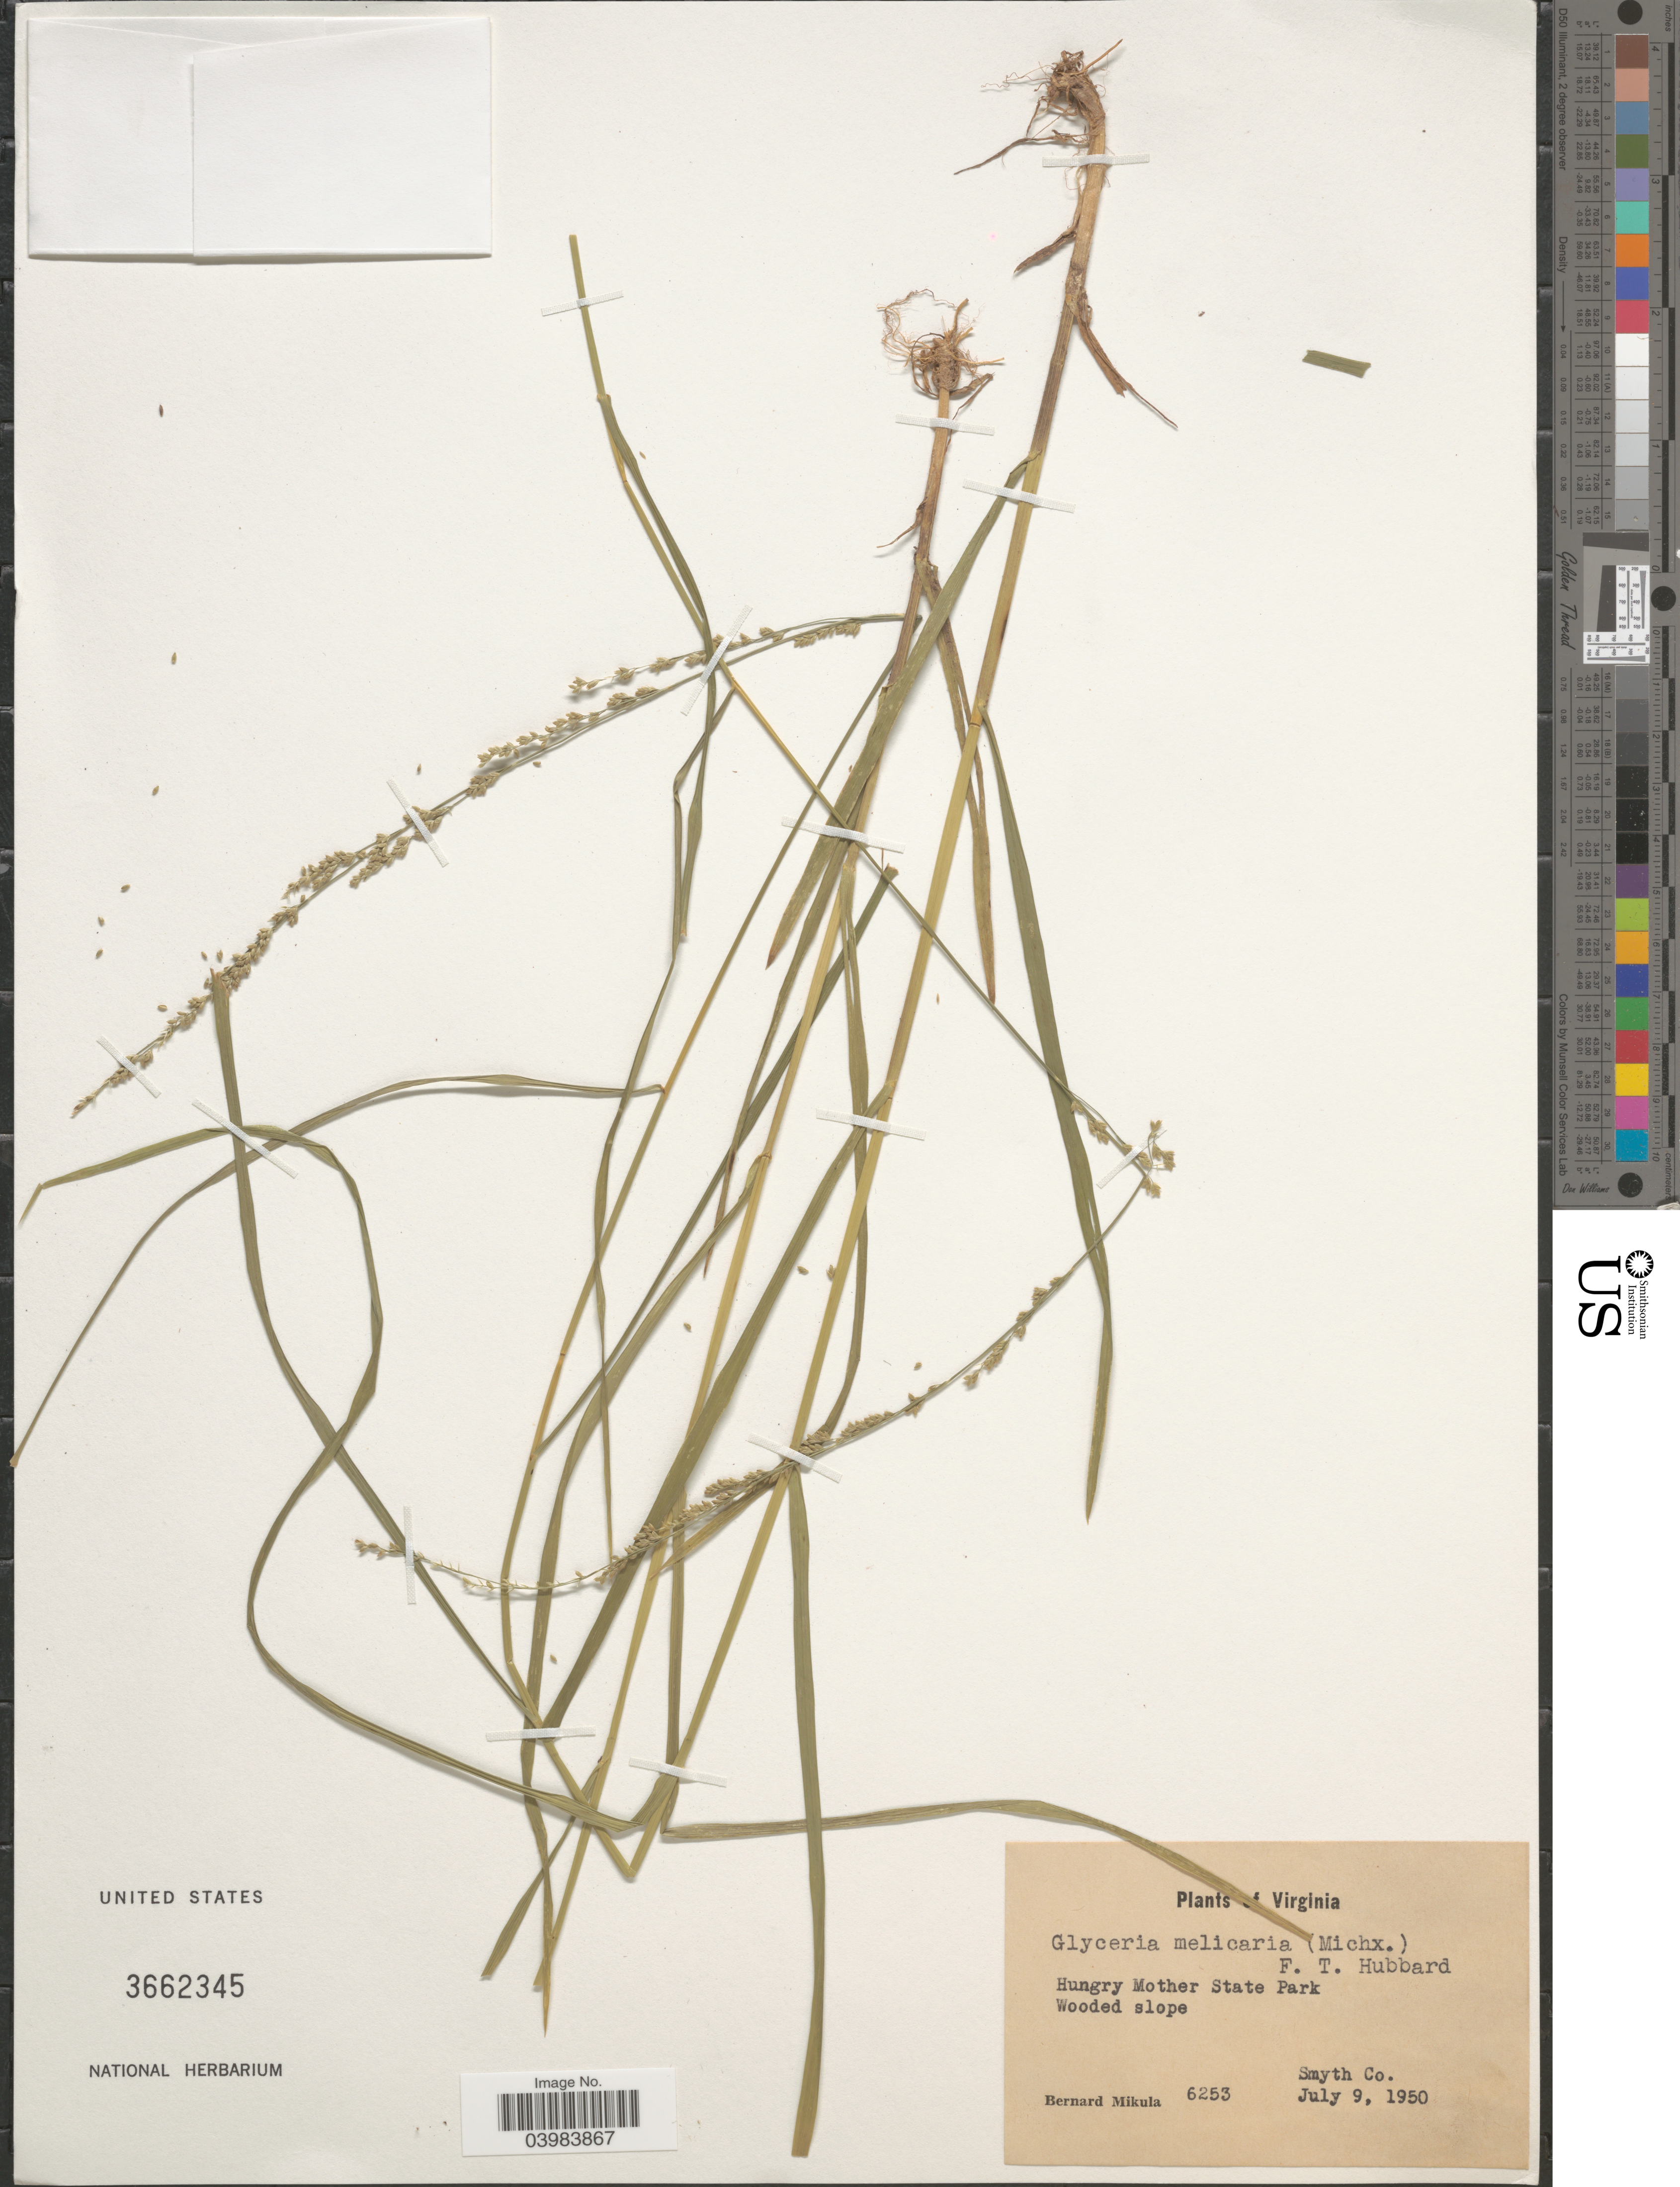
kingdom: Plantae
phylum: Tracheophyta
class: Liliopsida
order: Poales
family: Poaceae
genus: Glyceria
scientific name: Glyceria melicaria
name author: (Michx.) F.T. Hubb.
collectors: B. Mikula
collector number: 6253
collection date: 1950-07-09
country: United States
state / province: Virginia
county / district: Smyth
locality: Hungry Mother State Park. Smyth Co.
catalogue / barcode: US 3662345